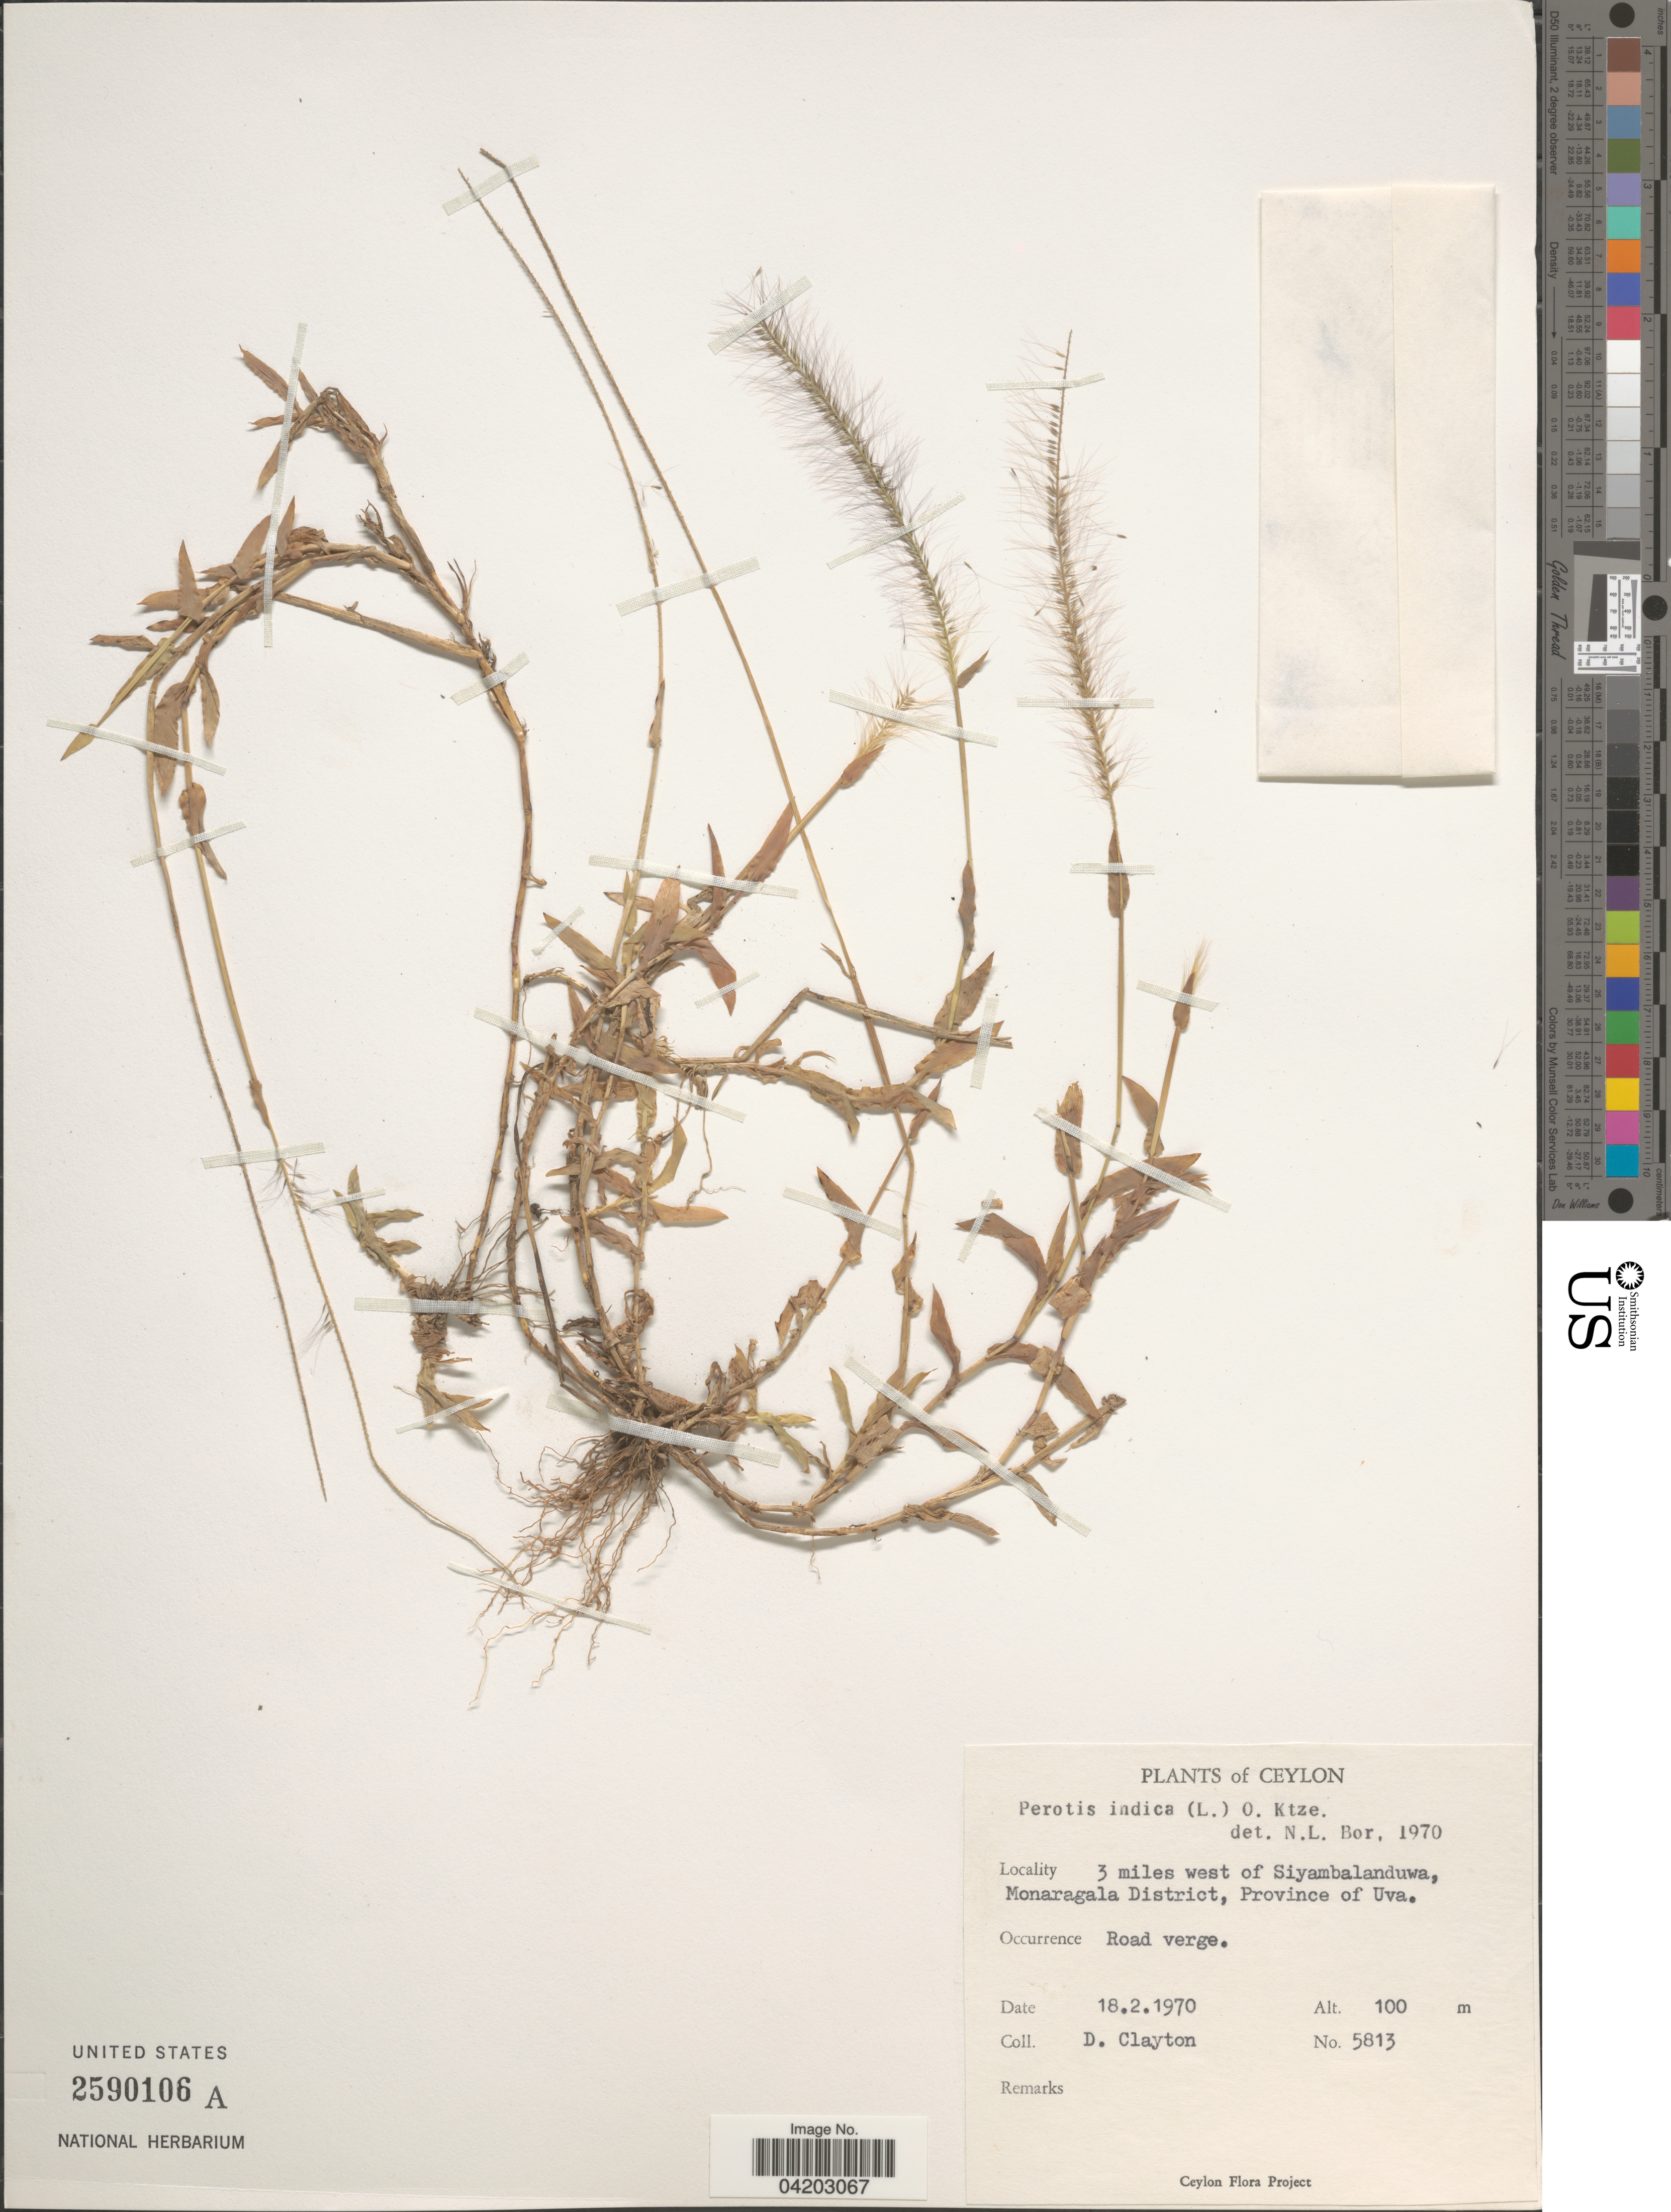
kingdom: Plantae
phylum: Tracheophyta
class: Liliopsida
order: Poales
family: Poaceae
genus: Perotis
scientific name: Perotis indica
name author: (L.) Kuntze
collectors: D. Clayton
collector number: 5813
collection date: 1970-02-18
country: Sri Lanka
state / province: Uva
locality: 3 miles west of Siyambalanduwa, Monaragala District. Road verge.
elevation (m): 100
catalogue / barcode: US 2590106A